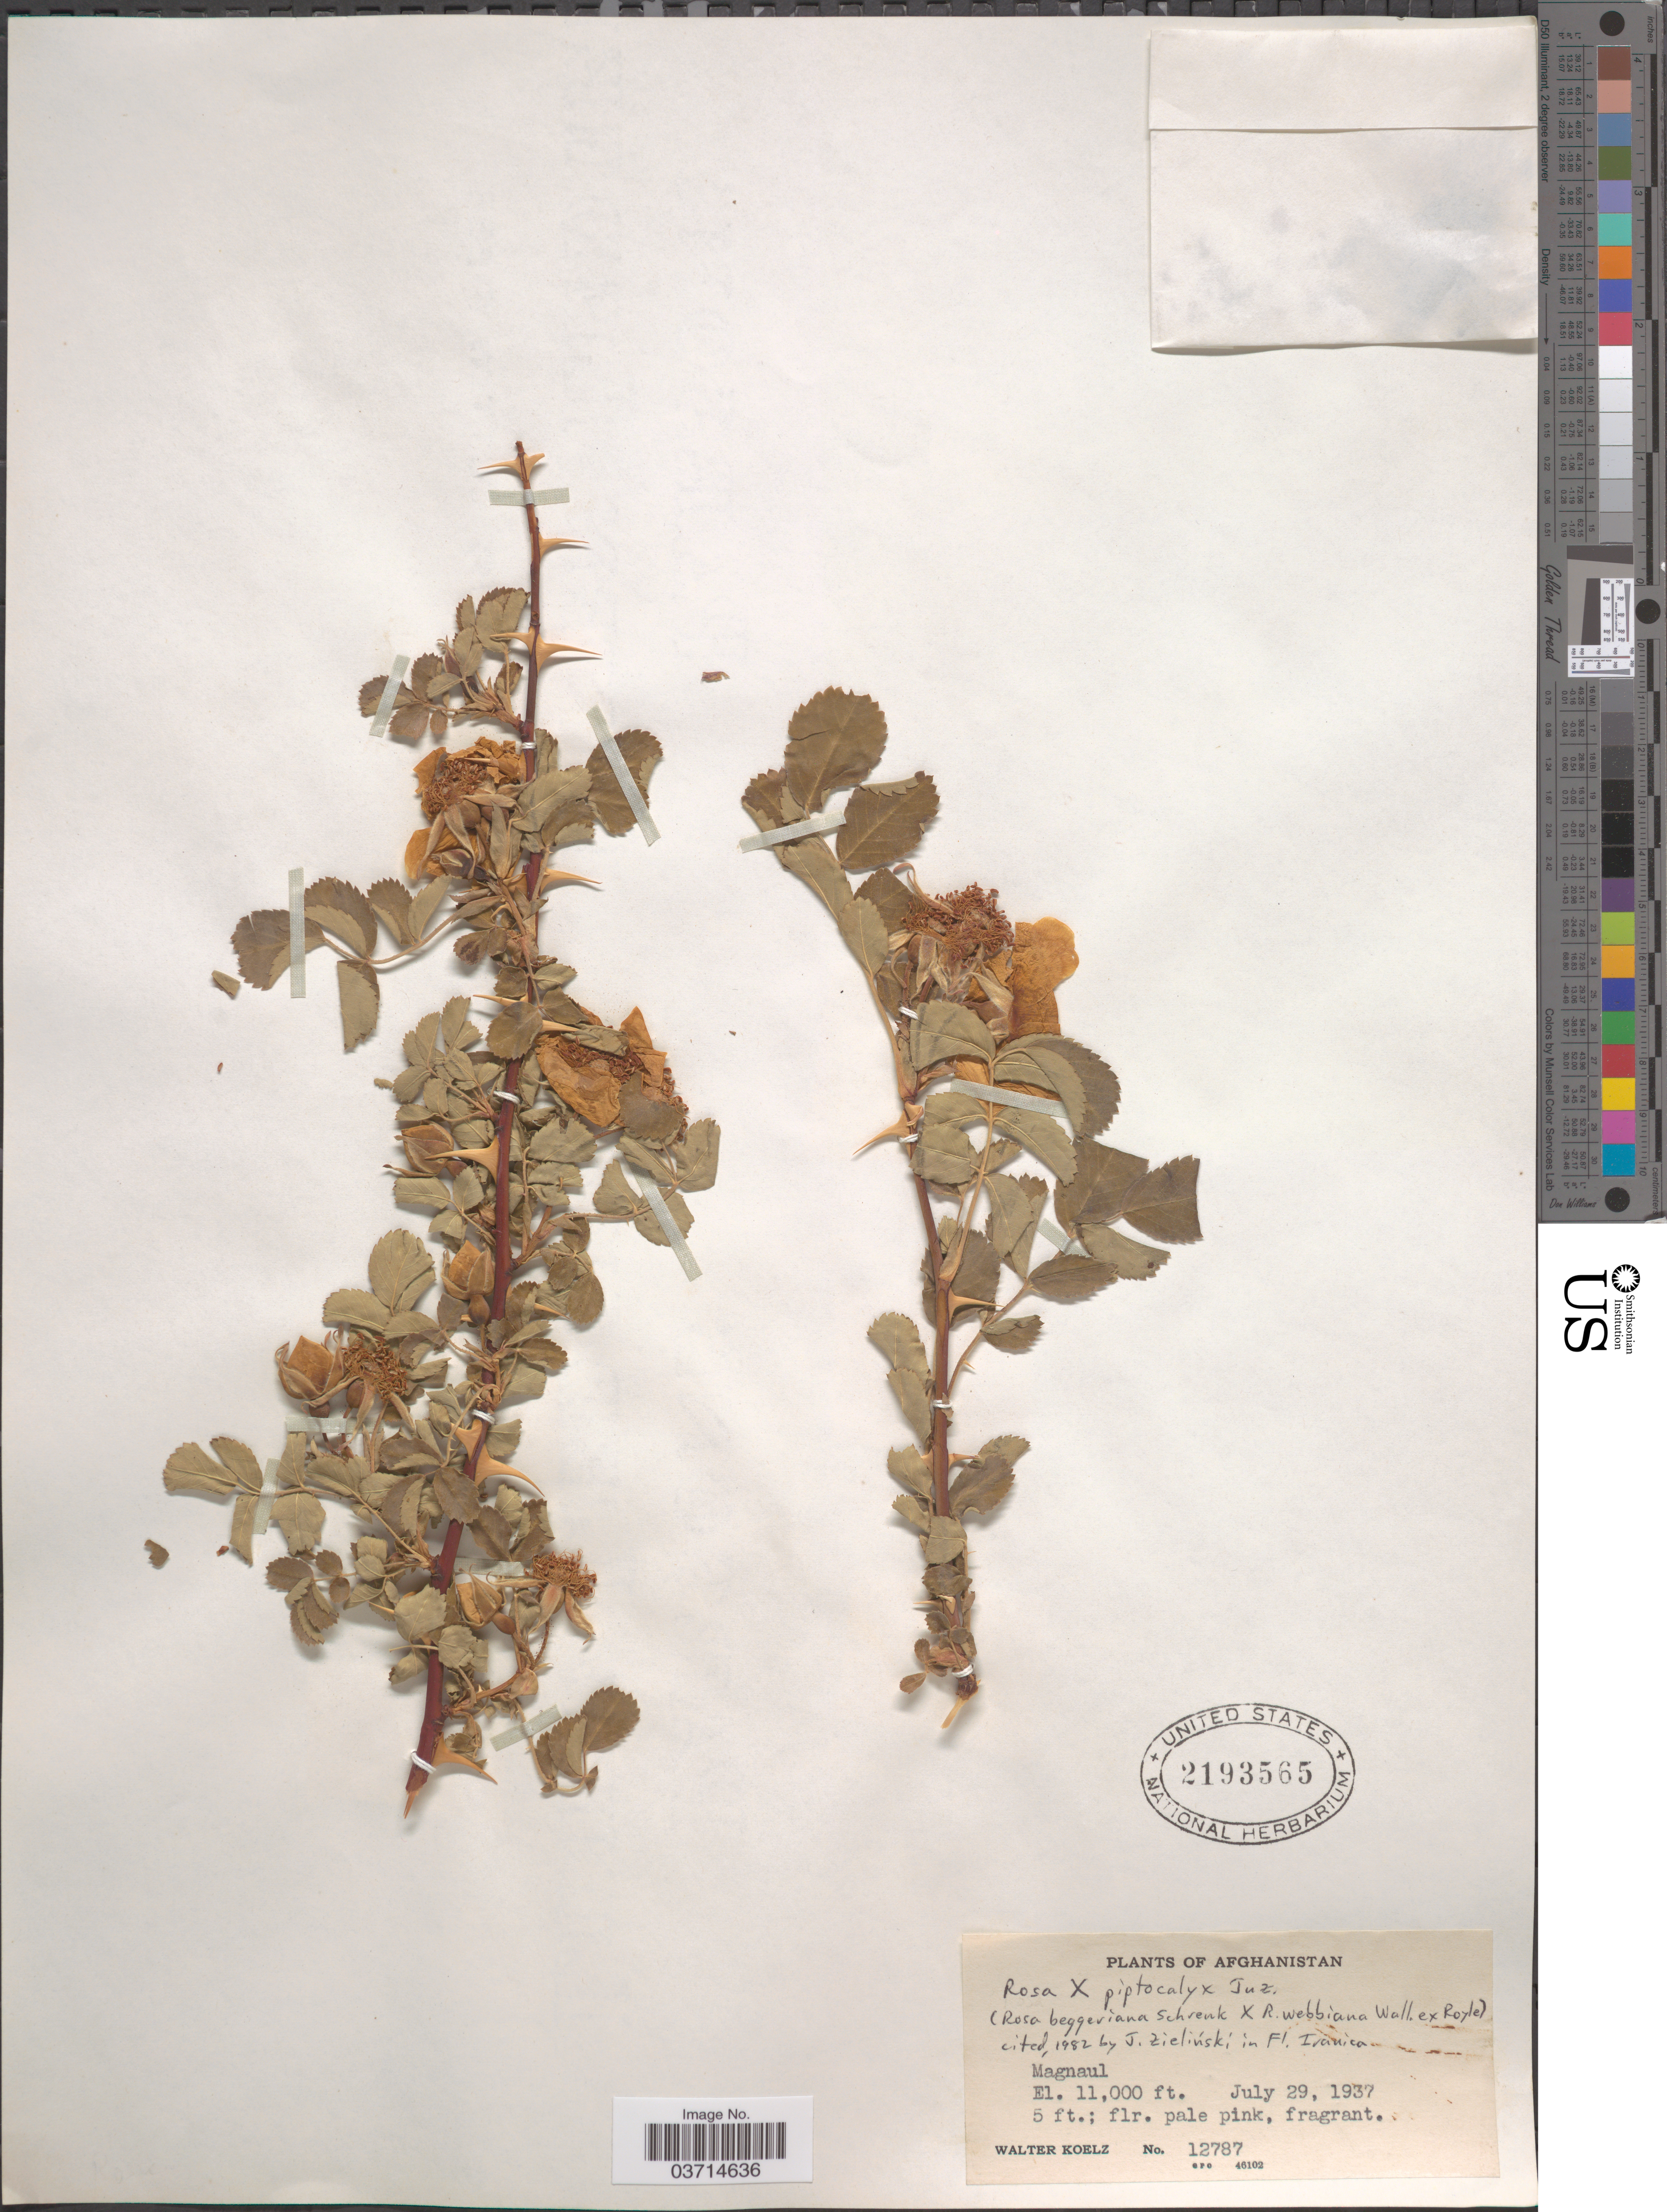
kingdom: Plantae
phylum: Tracheophyta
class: Magnoliopsida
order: Rosales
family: Rosaceae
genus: Rosa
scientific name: Rosa x piptocalyx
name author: Juz.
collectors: W. N. Koelz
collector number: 12787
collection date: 1937-07-29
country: Afghanistan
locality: Magnaul.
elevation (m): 3353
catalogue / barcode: US 2193565